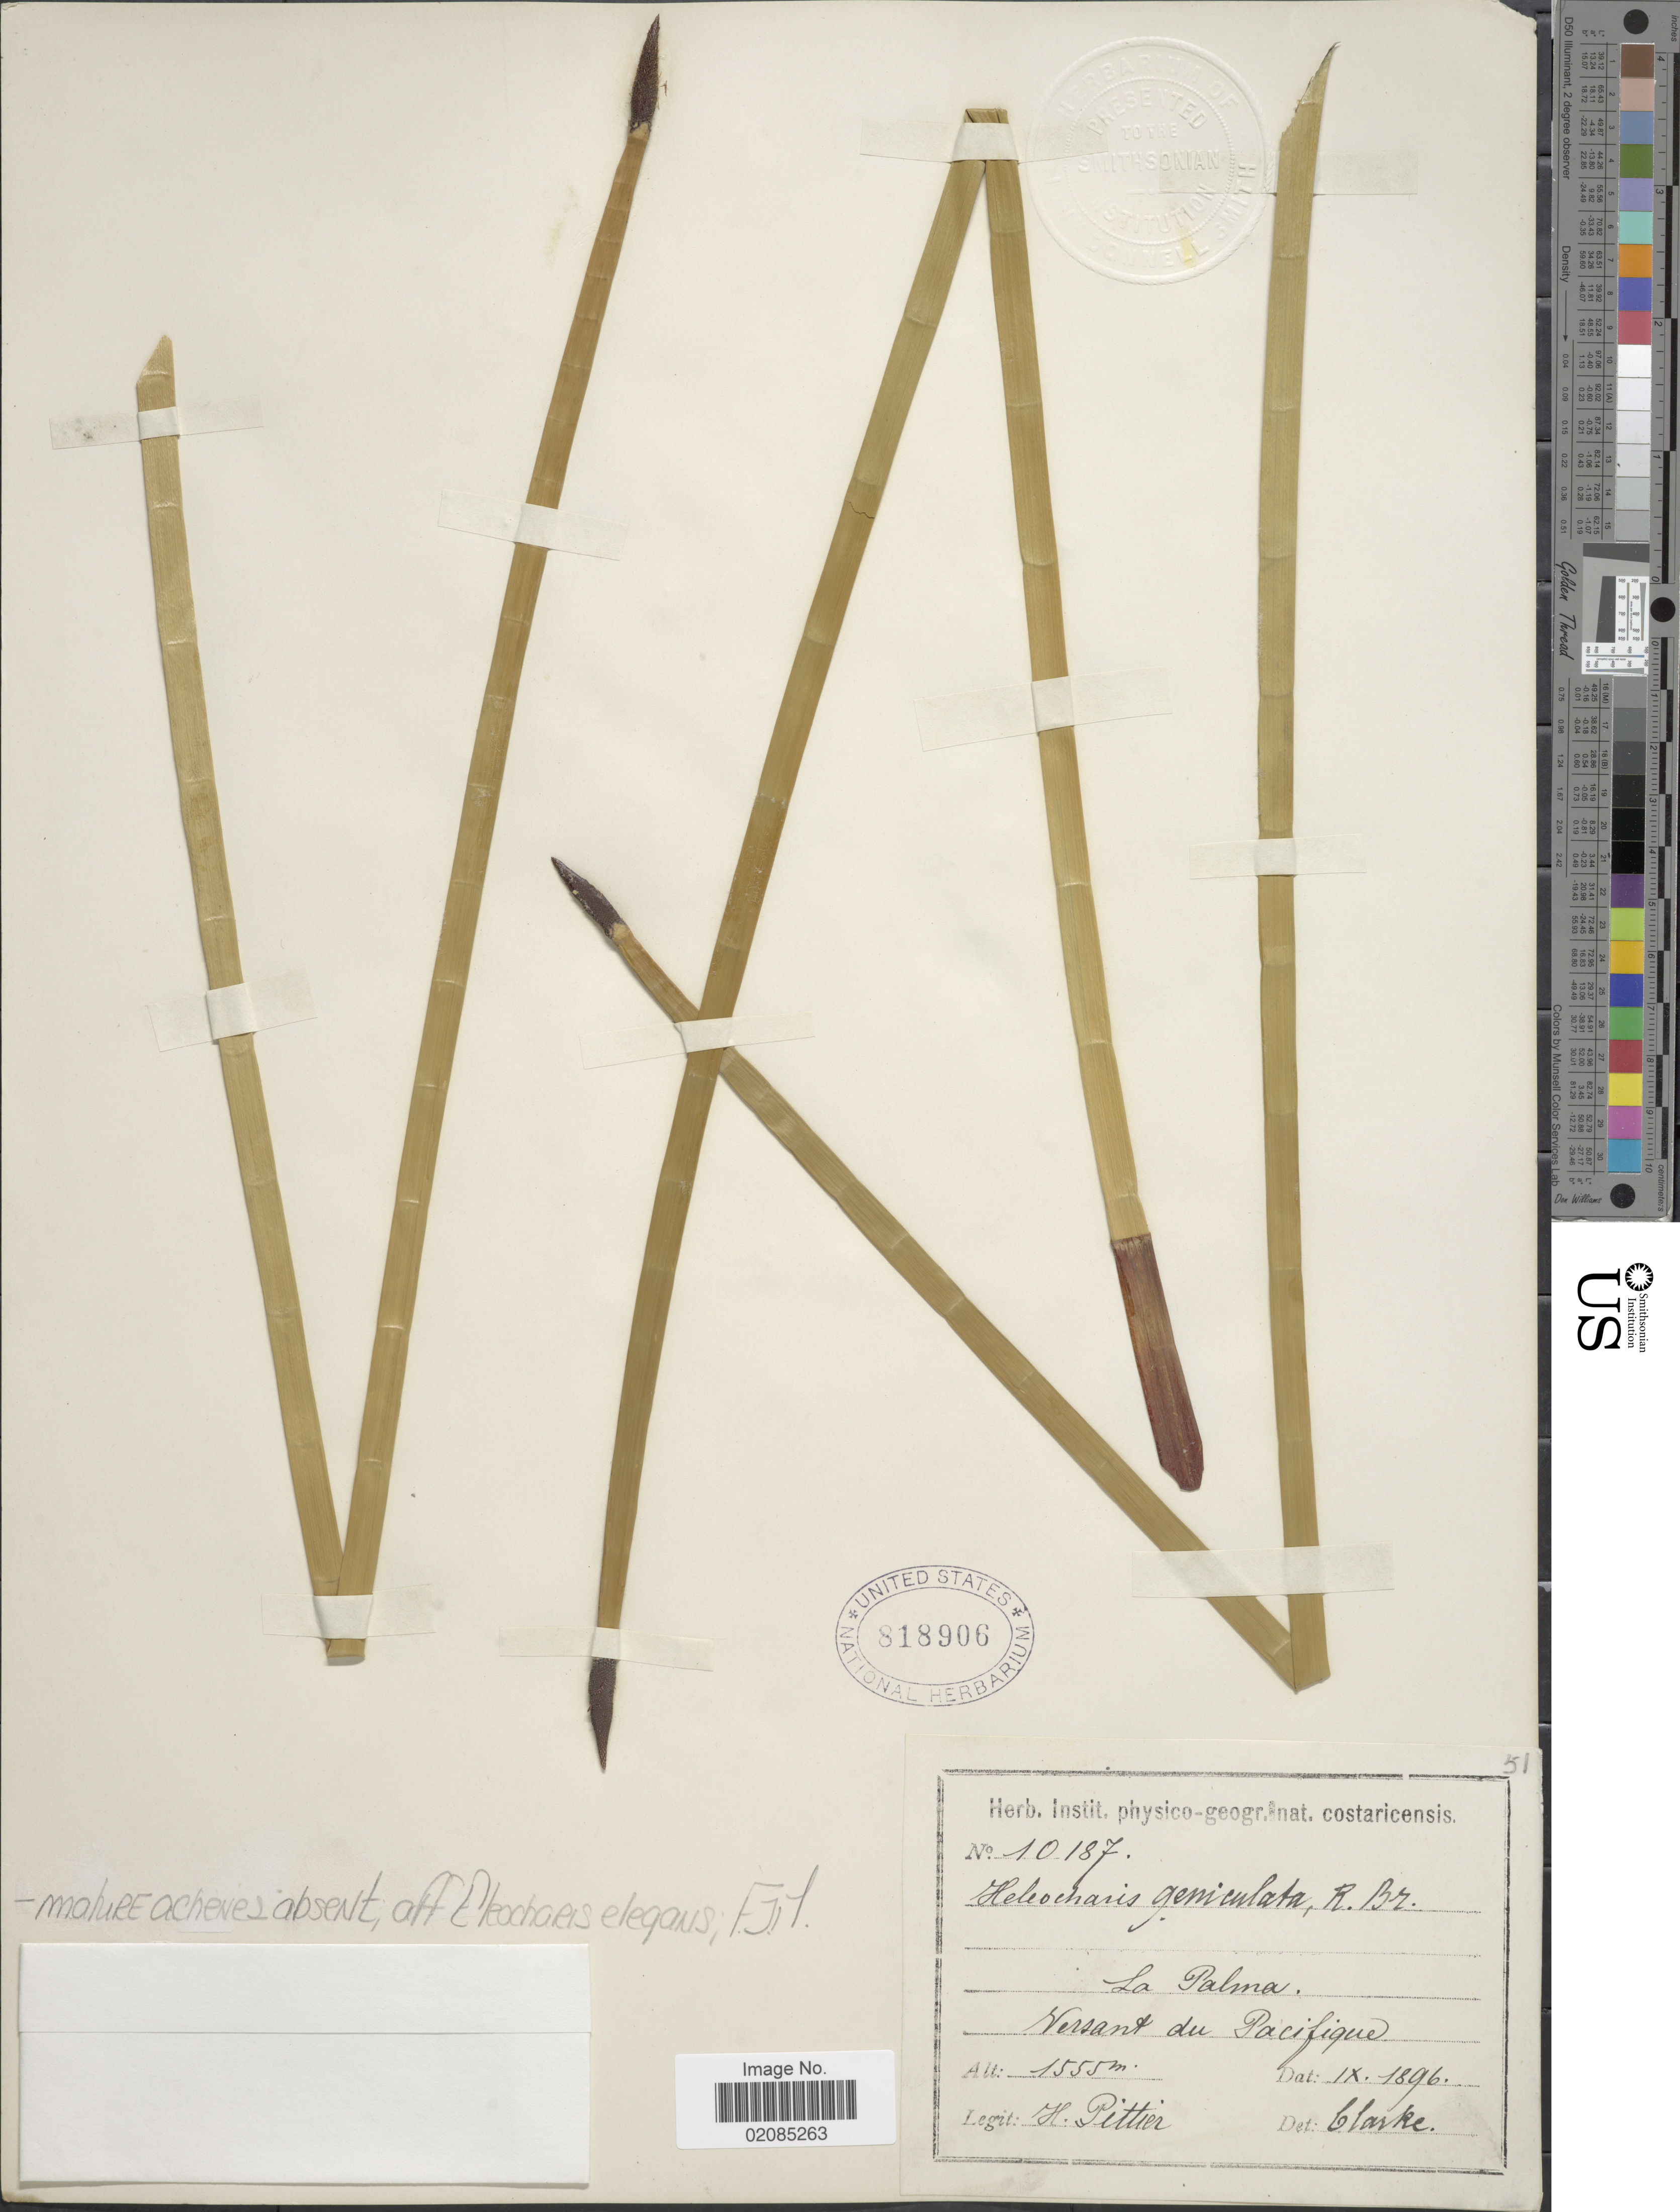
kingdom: Plantae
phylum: Tracheophyta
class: Liliopsida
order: Poales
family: Cyperaceae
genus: Eleocharis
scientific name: Eleocharis elegans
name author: (Kunth) Roem. & Schult.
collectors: H. F. Pittier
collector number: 10187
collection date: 1896-09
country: Costa Rica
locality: La Palma, Versant du Pacifique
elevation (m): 1555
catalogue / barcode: US 818906